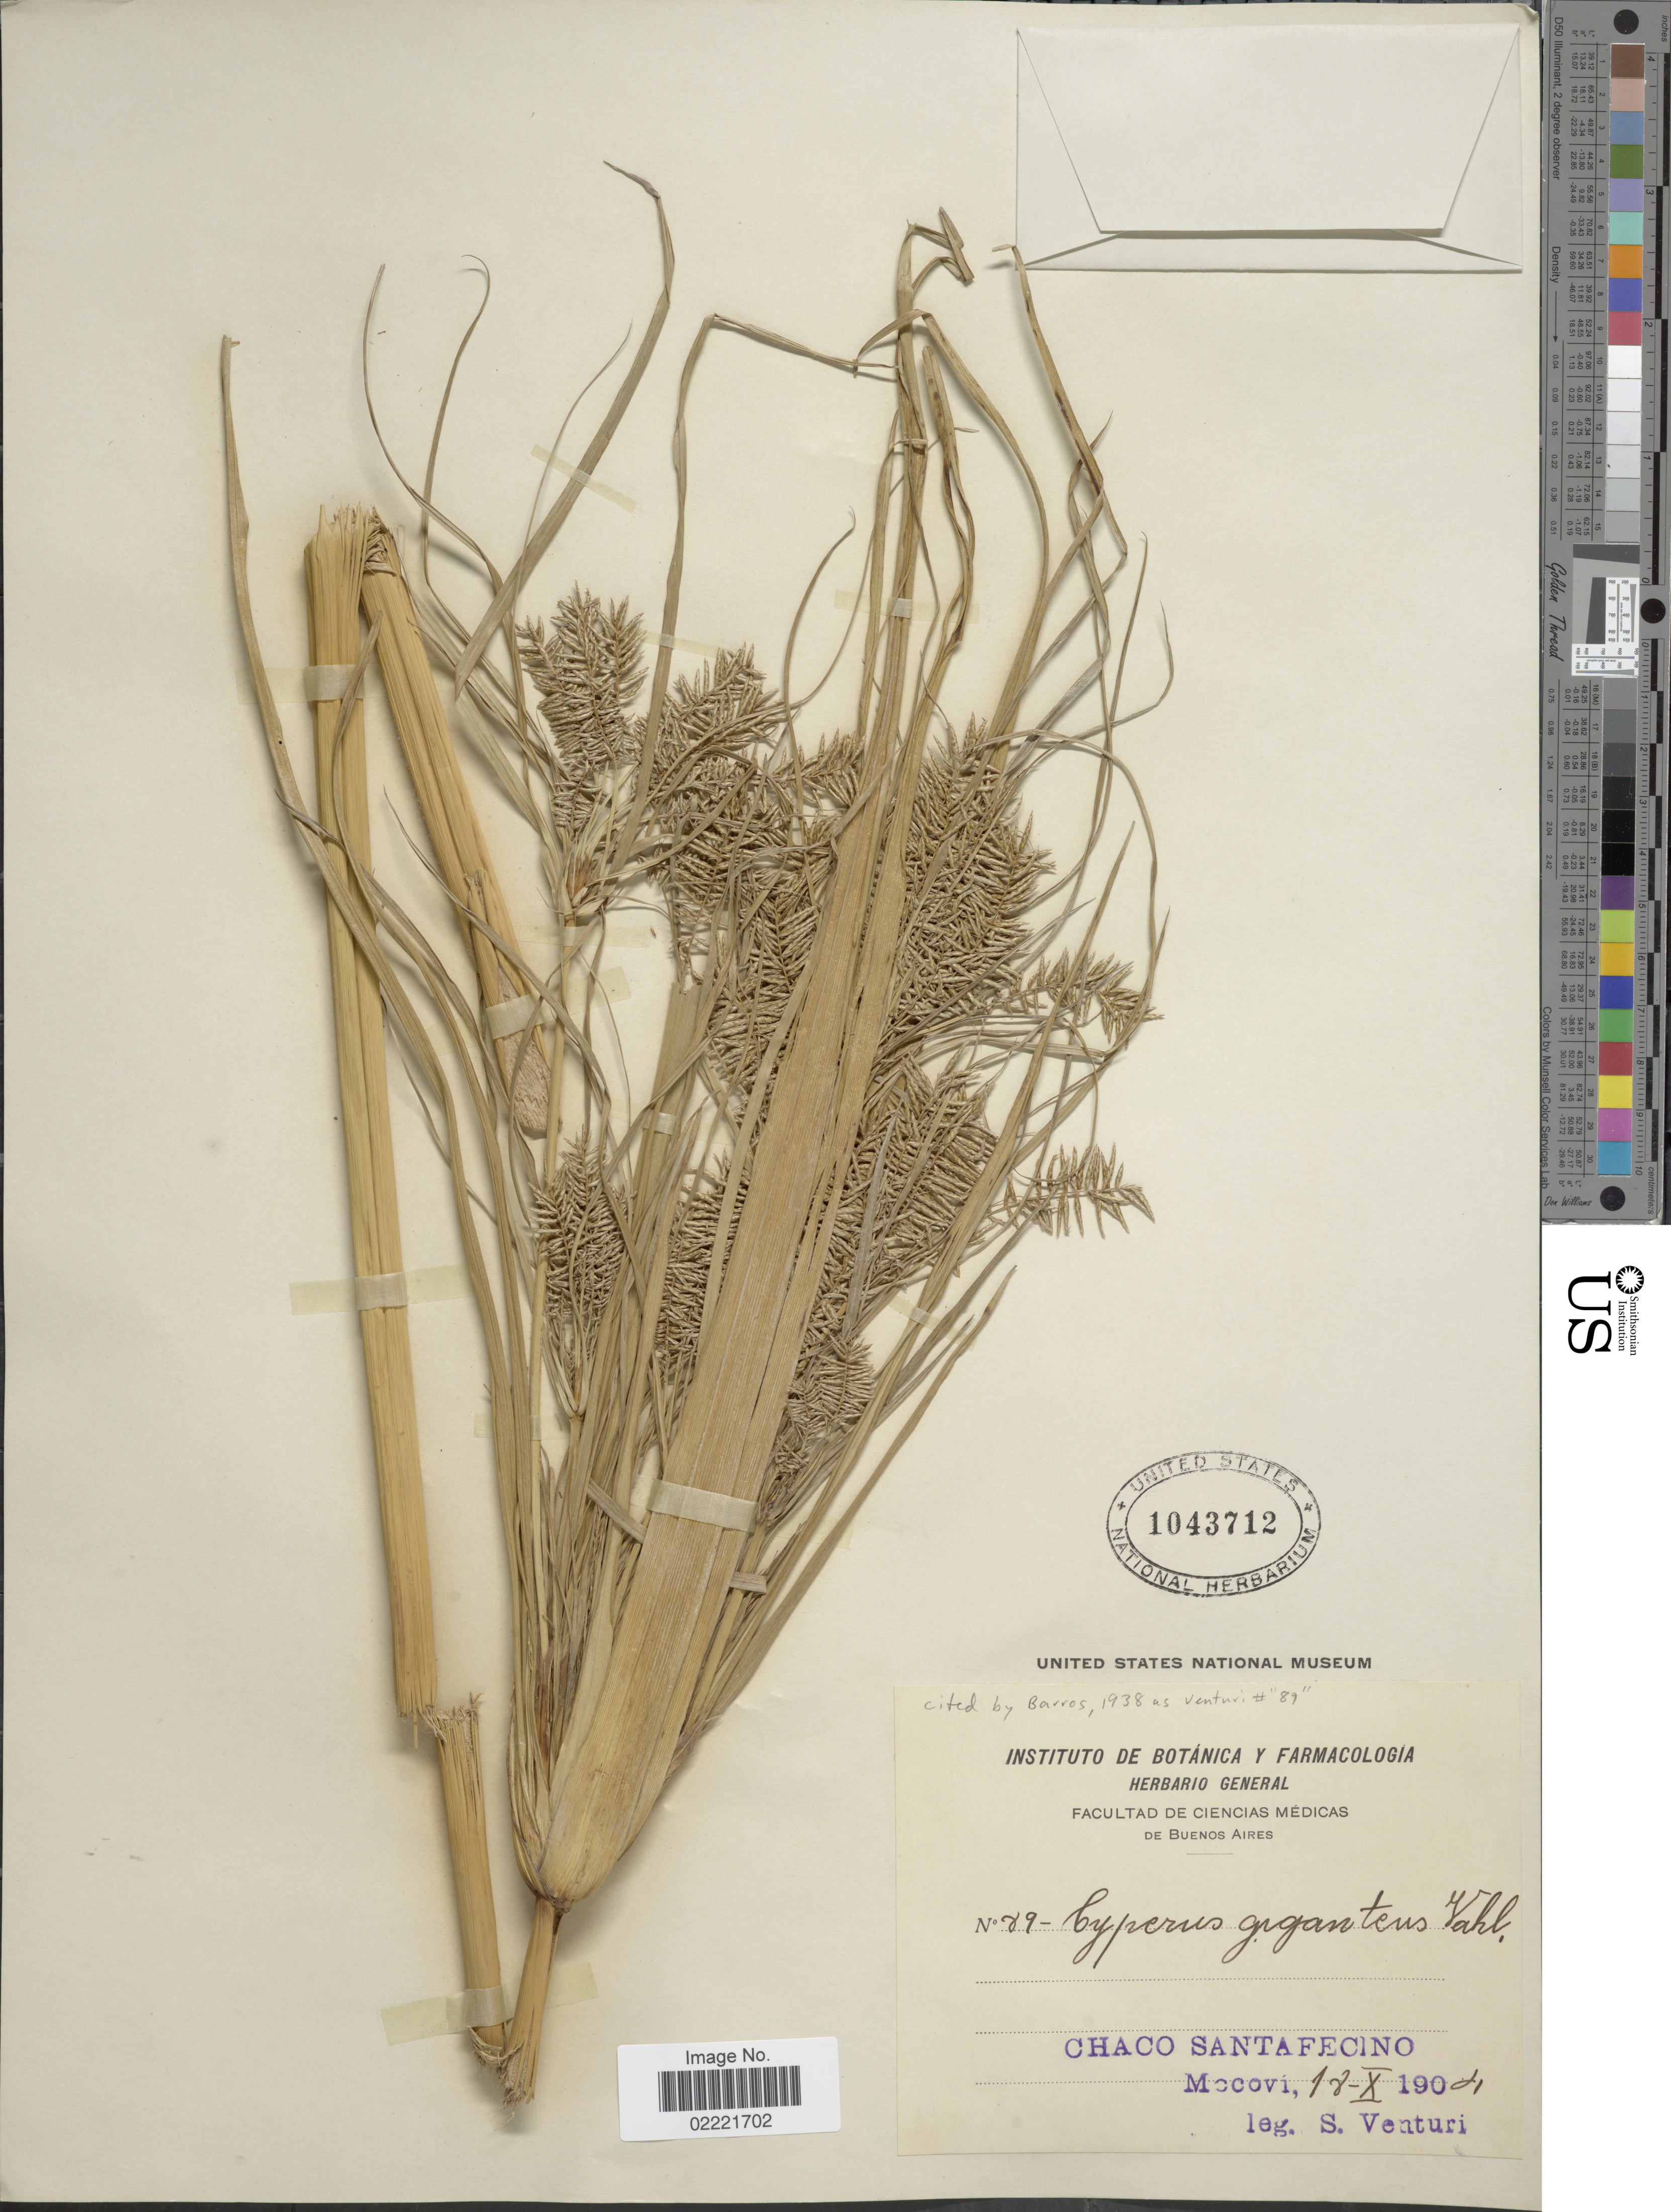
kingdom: Plantae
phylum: Tracheophyta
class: Liliopsida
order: Poales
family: Cyperaceae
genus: Cyperus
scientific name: Cyperus giganteus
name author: Vahl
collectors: S. Venturi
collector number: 89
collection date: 1904-10-18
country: Argentina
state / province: Chaco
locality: Chaco Santafecino, Mocoví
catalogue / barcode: US 1043712